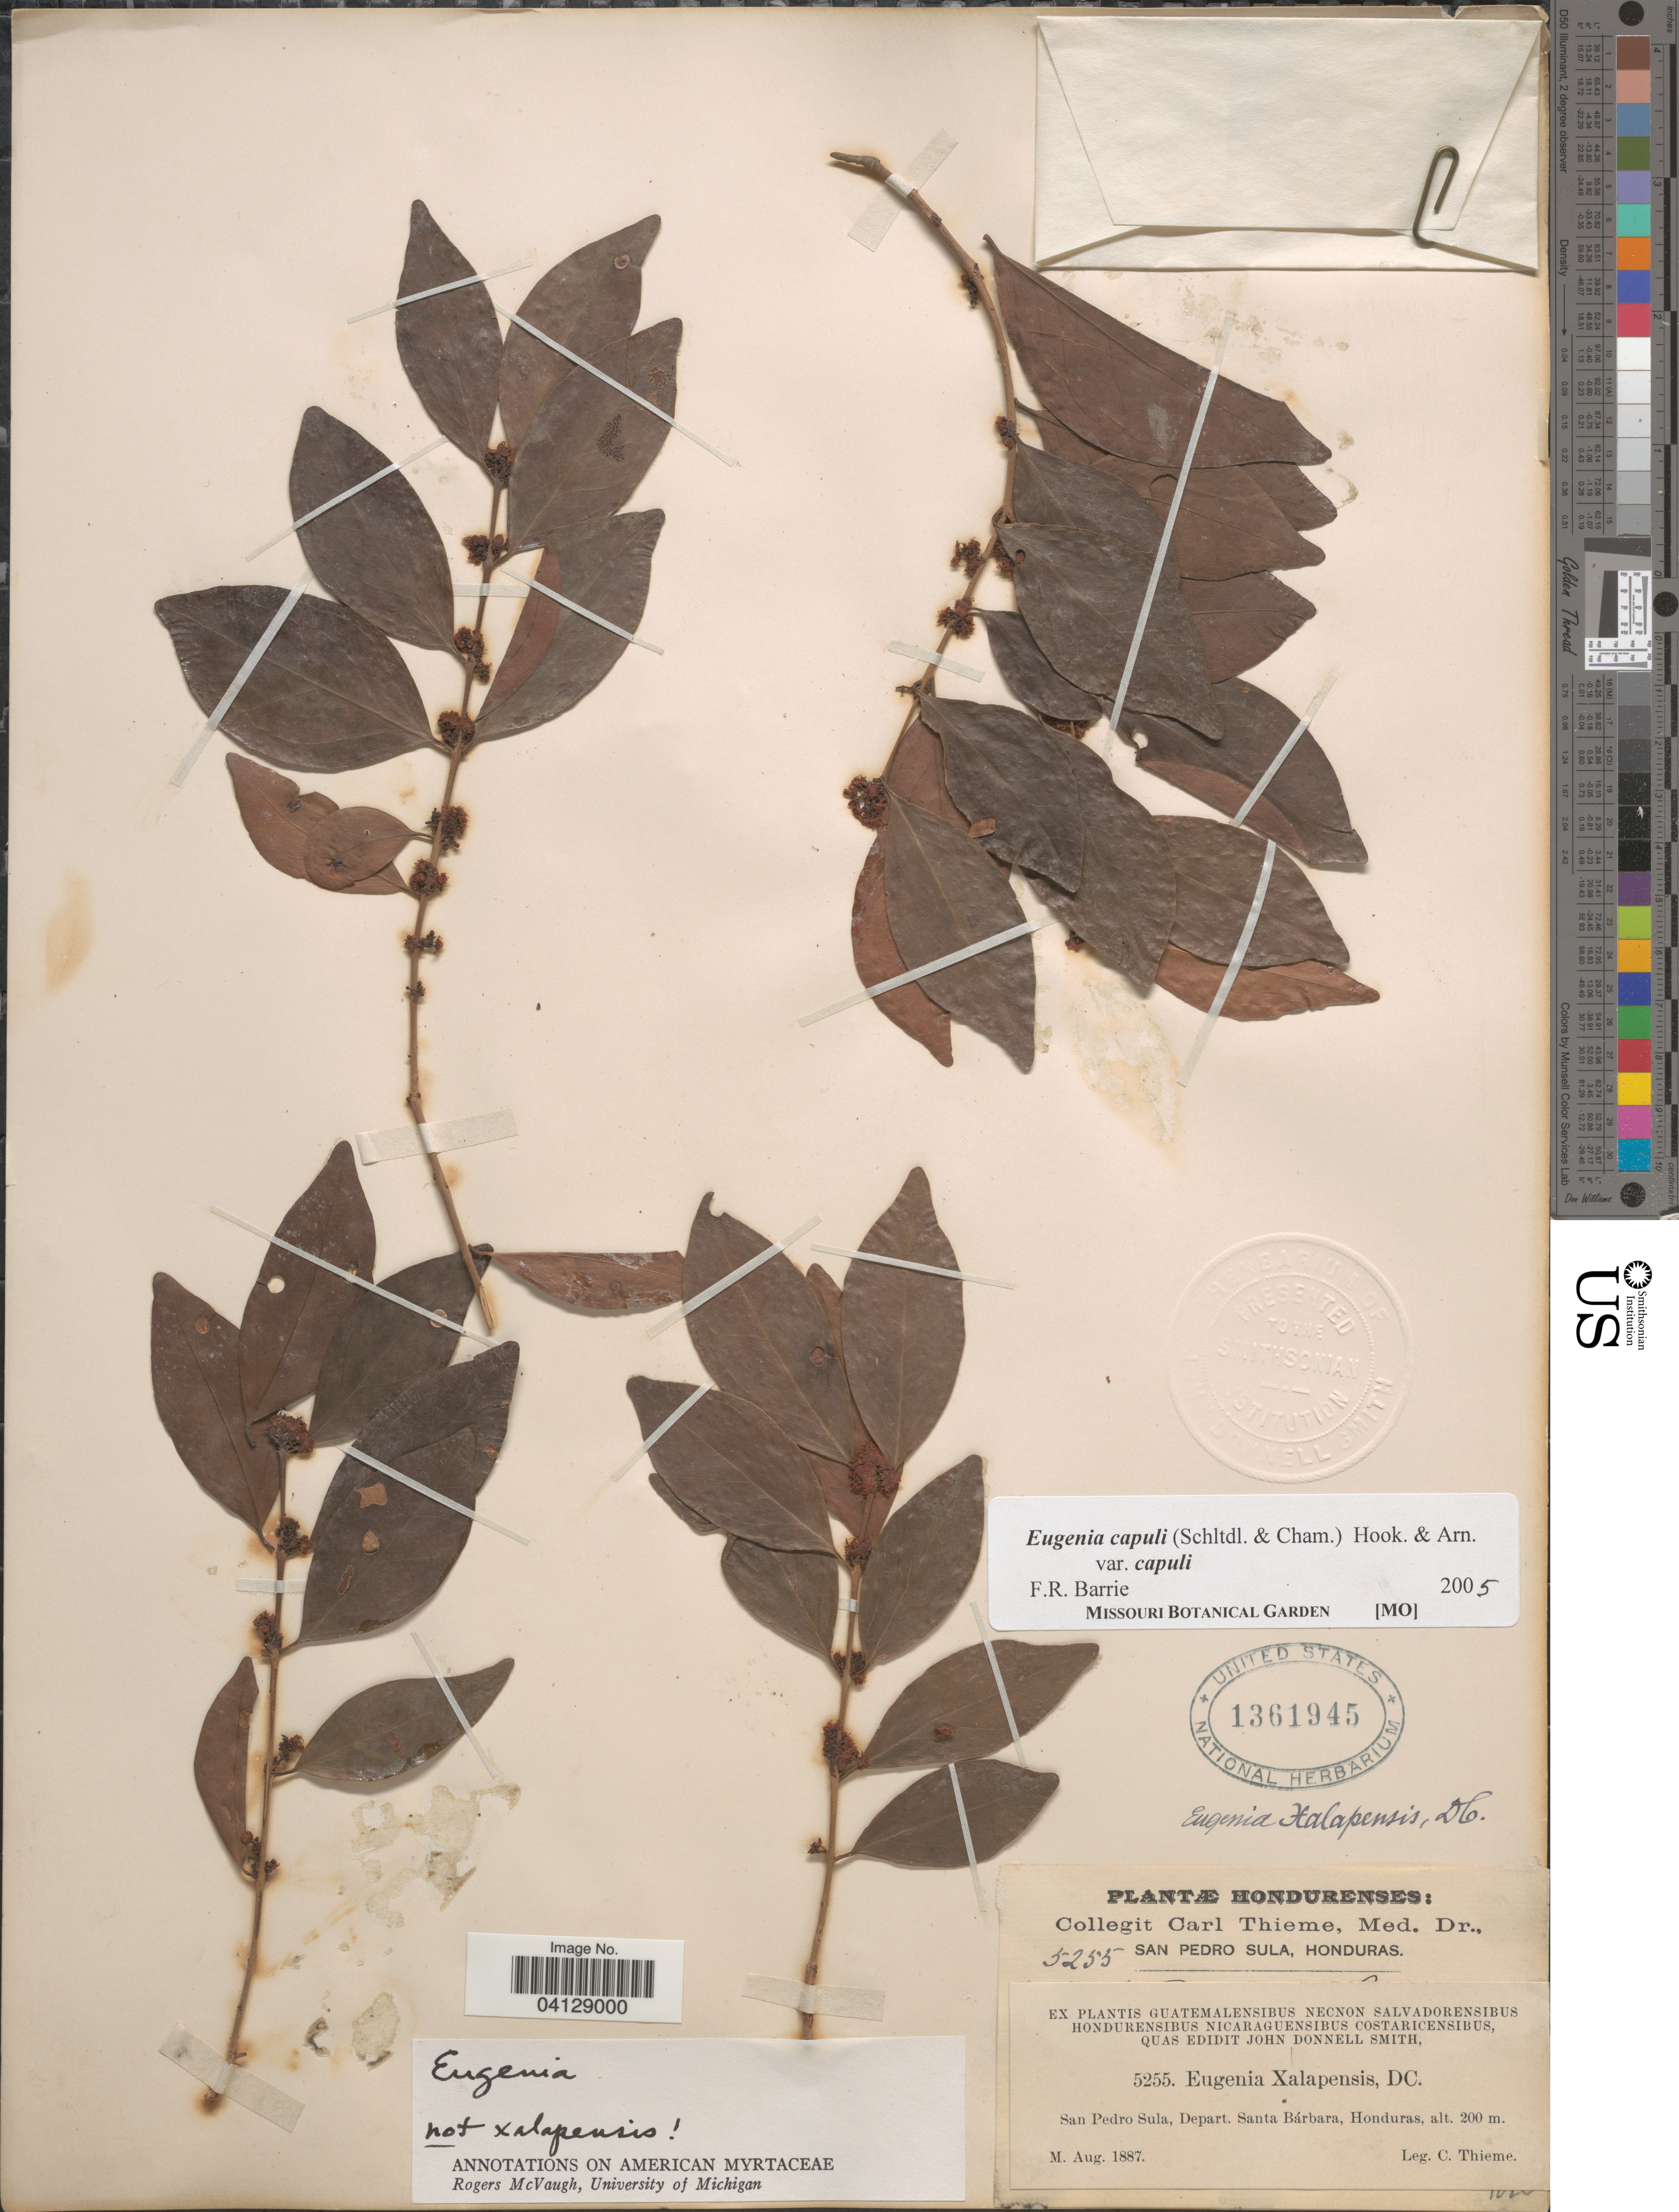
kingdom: Plantae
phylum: Tracheophyta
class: Magnoliopsida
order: Myrtales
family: Myrtaceae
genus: Eugenia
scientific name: Eugenia capuli var. capuli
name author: (Schltdl. & Cham.) Hook. & Arn.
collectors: C. Thieme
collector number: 5255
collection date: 1887-08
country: Honduras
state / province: Santa Barbara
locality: San Pedro Sula, Depart. Santa Bárbara.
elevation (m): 200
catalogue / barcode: US 1361945